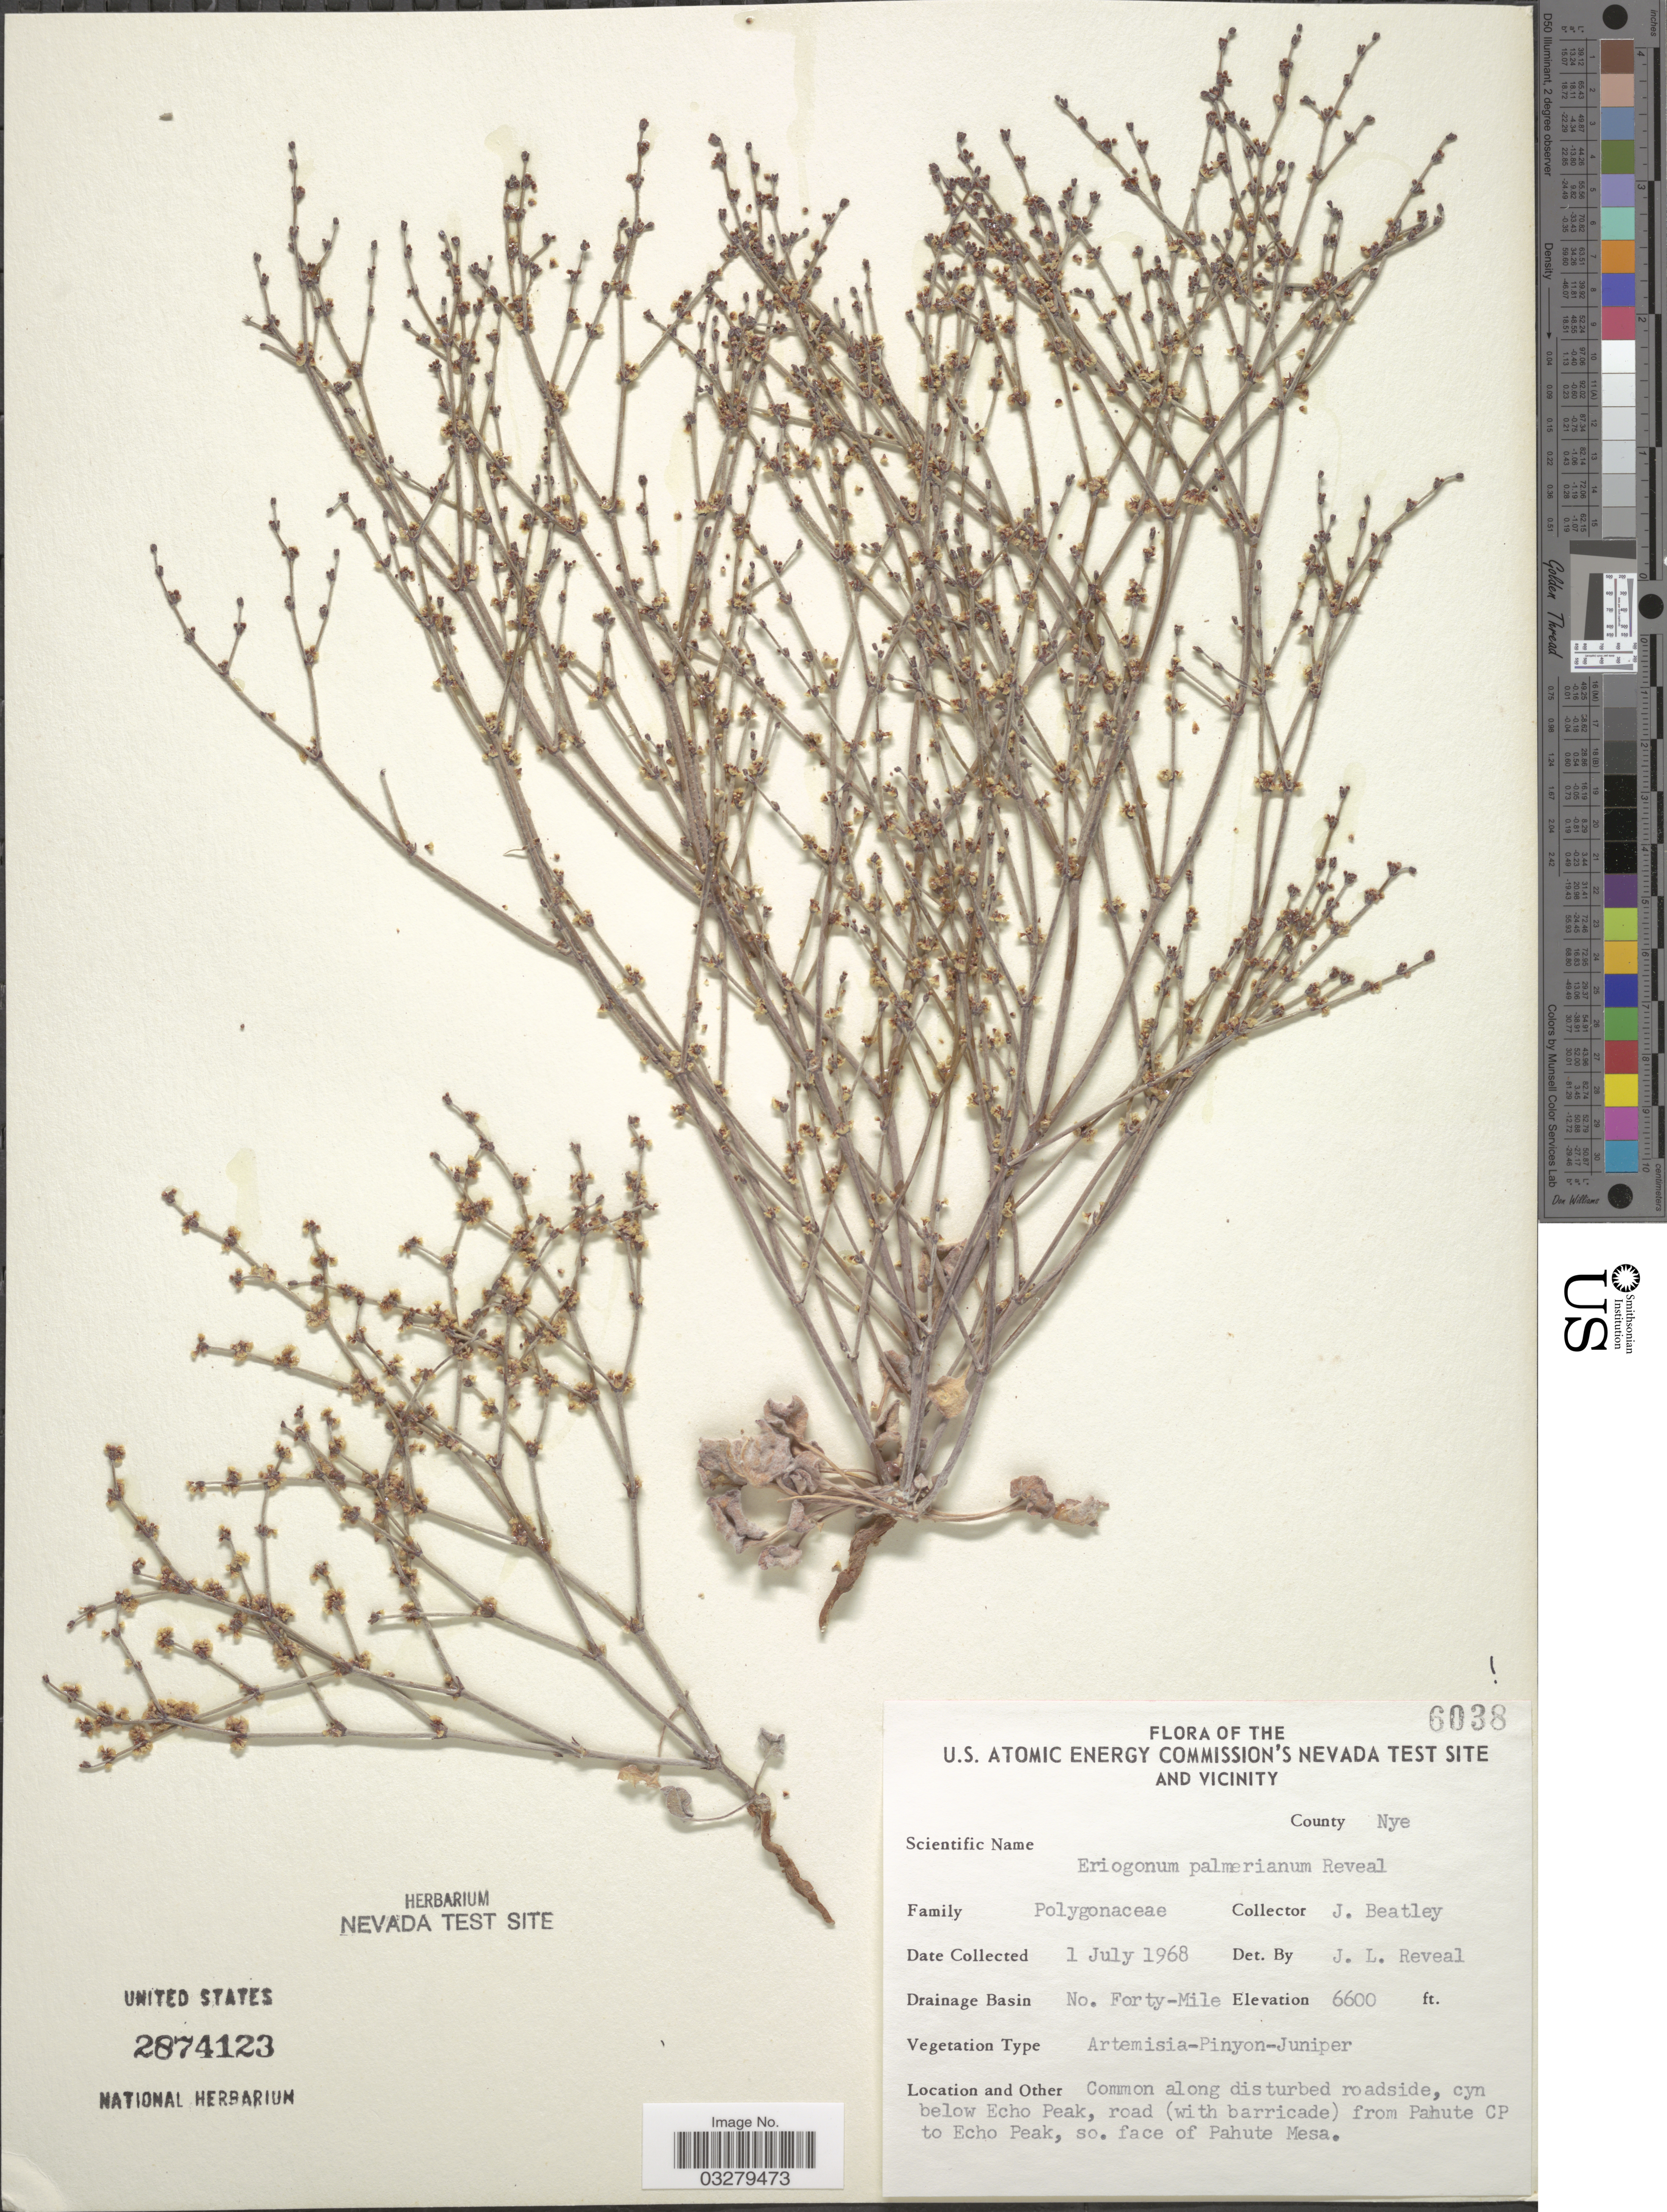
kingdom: Plantae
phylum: Tracheophyta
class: Magnoliopsida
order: Caryophyllales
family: Polygonaceae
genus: Eriogonum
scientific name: Eriogonum palmerianum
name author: Reveal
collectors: J. C. Beatley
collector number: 6038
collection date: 1968-07-01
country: United States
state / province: Nevada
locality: U.S. Atomic Energy Commission's Nevada Test Site and vicinity, County Nye, Drainage Basin No. Forty-Mile, cyn below Echo Peak, road (with barricade) from Pahute CP to Echo Peak, so. face of Pahute Mesa.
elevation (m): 2012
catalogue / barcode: US 2874123